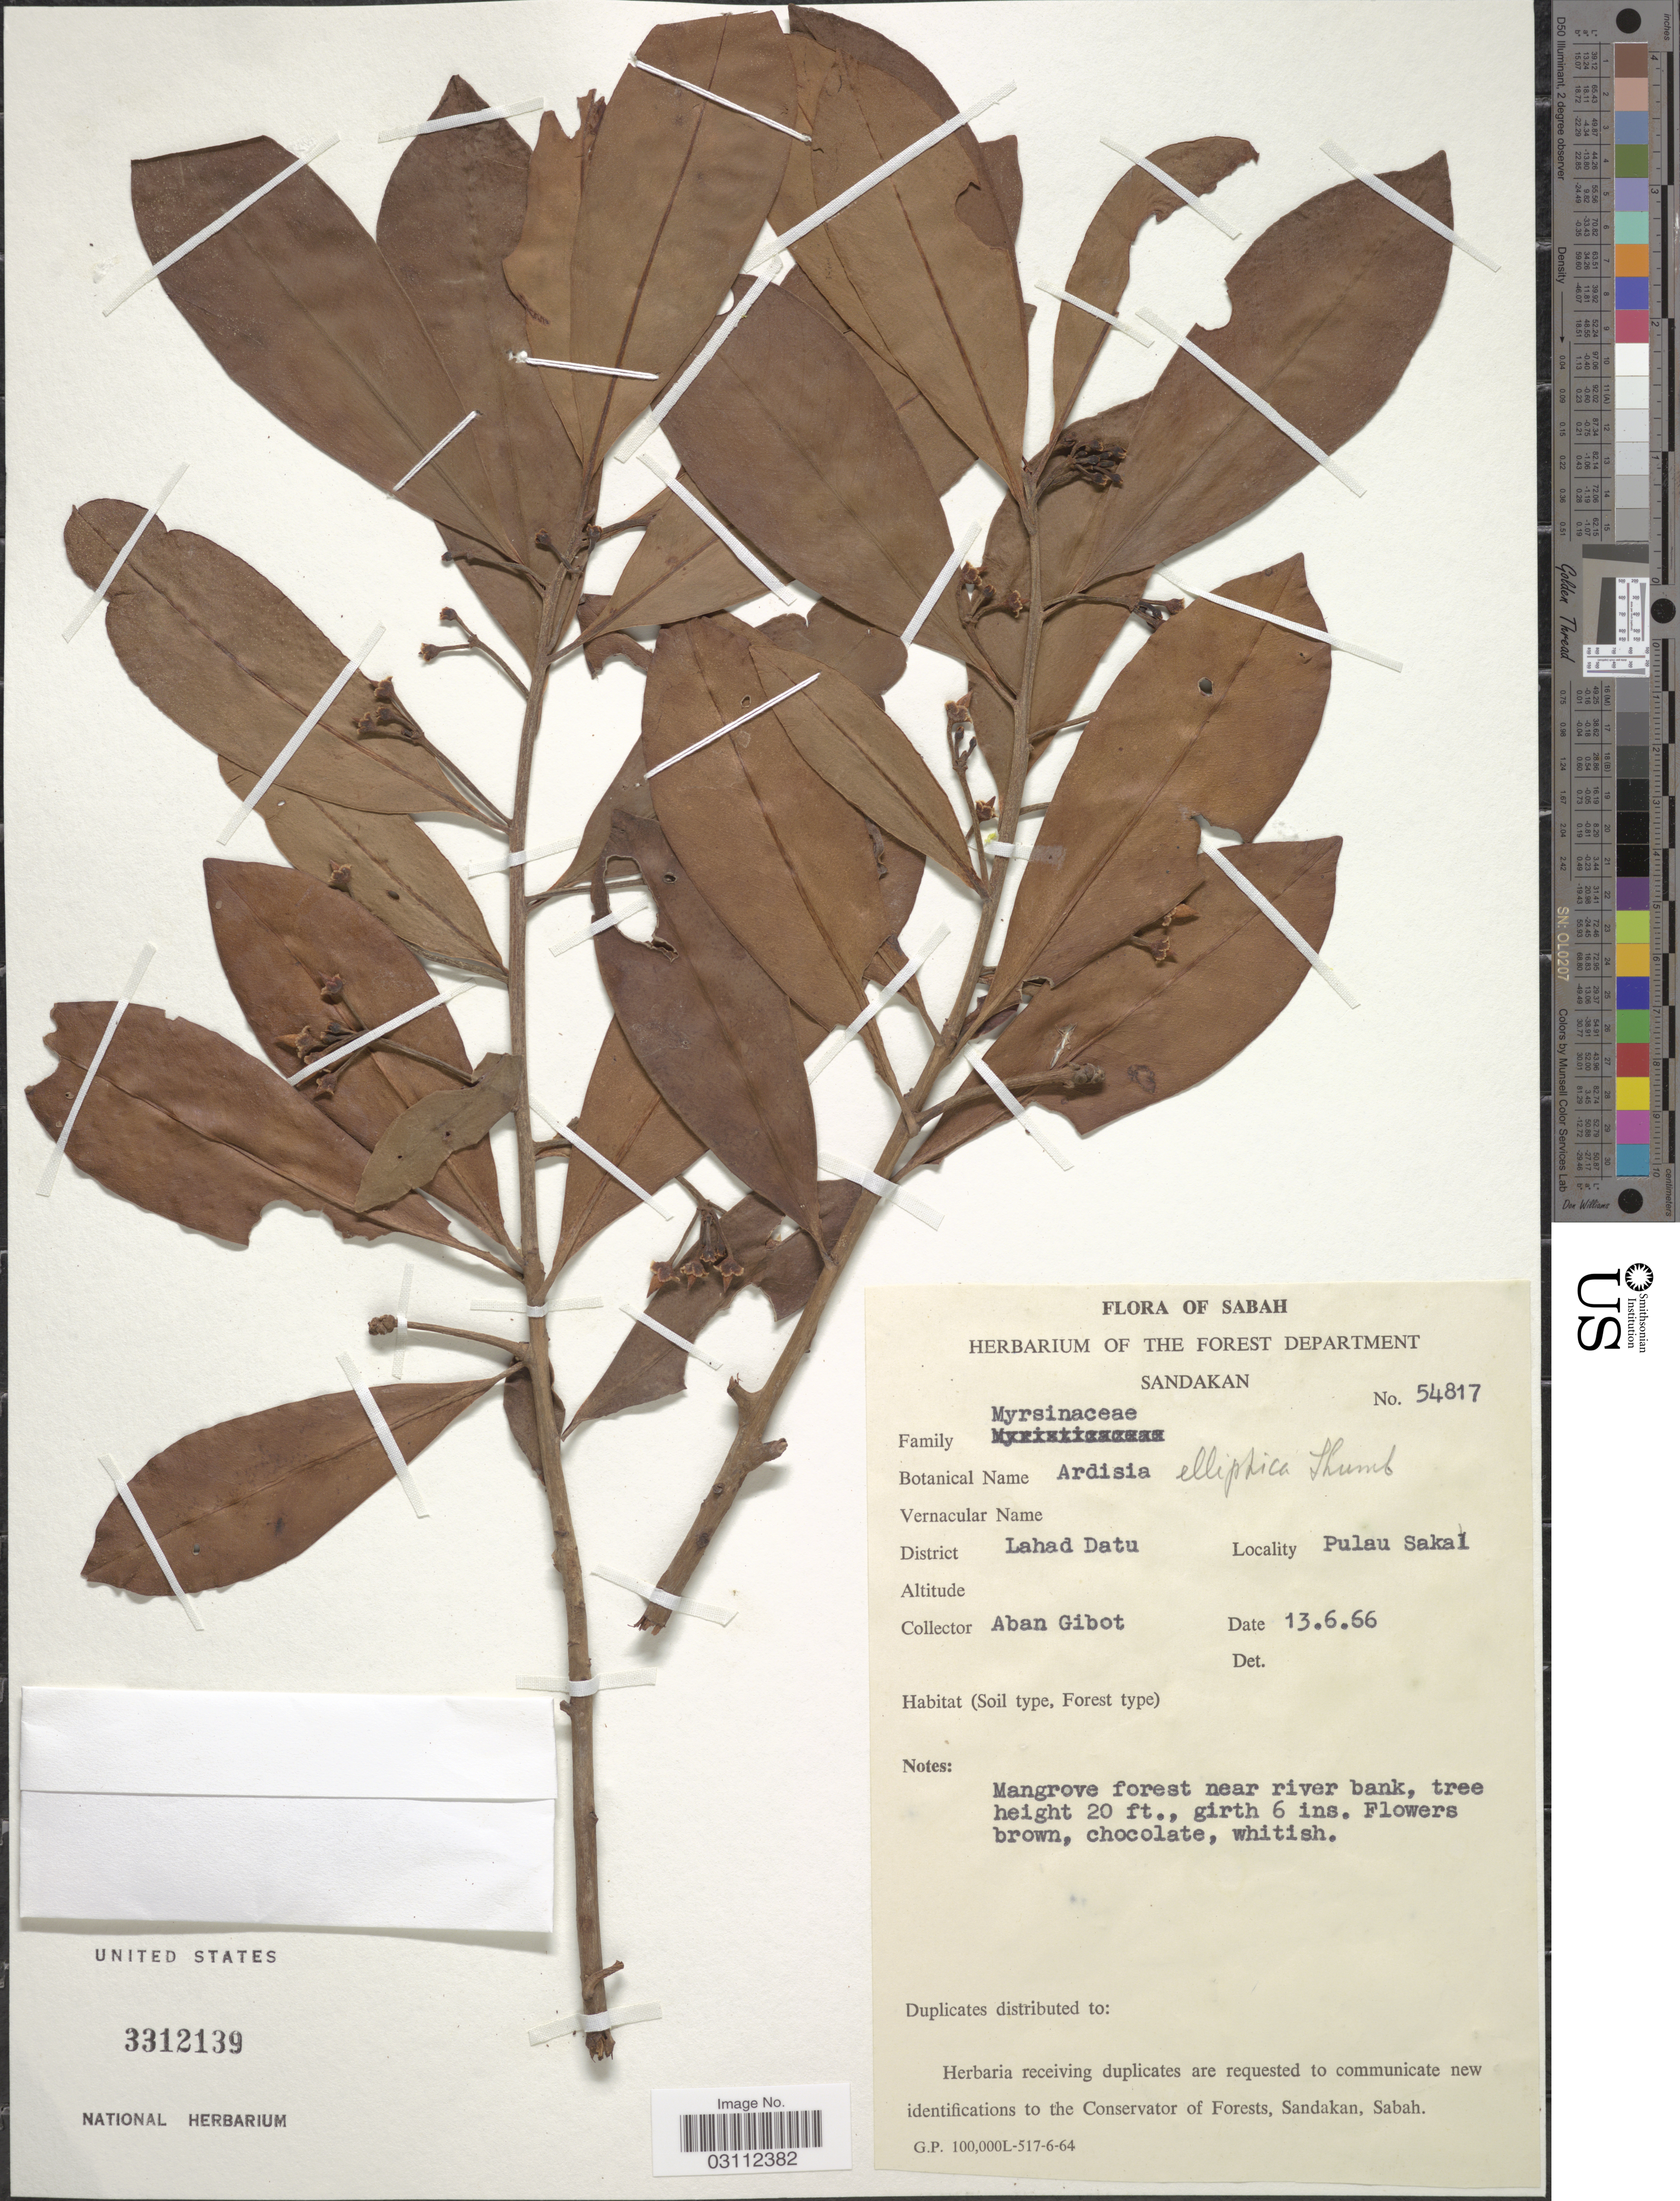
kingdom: Plantae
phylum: Tracheophyta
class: Magnoliopsida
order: Ericales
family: Primulaceae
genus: Ardisia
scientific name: Ardisia elliptica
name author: Thunb.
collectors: A. Gibot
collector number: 54817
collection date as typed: Transcribed d/m/y: 13/6/66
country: Malaysia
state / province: Sabah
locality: District Lahad Datu. Pulau Sakal.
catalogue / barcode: US 3312139